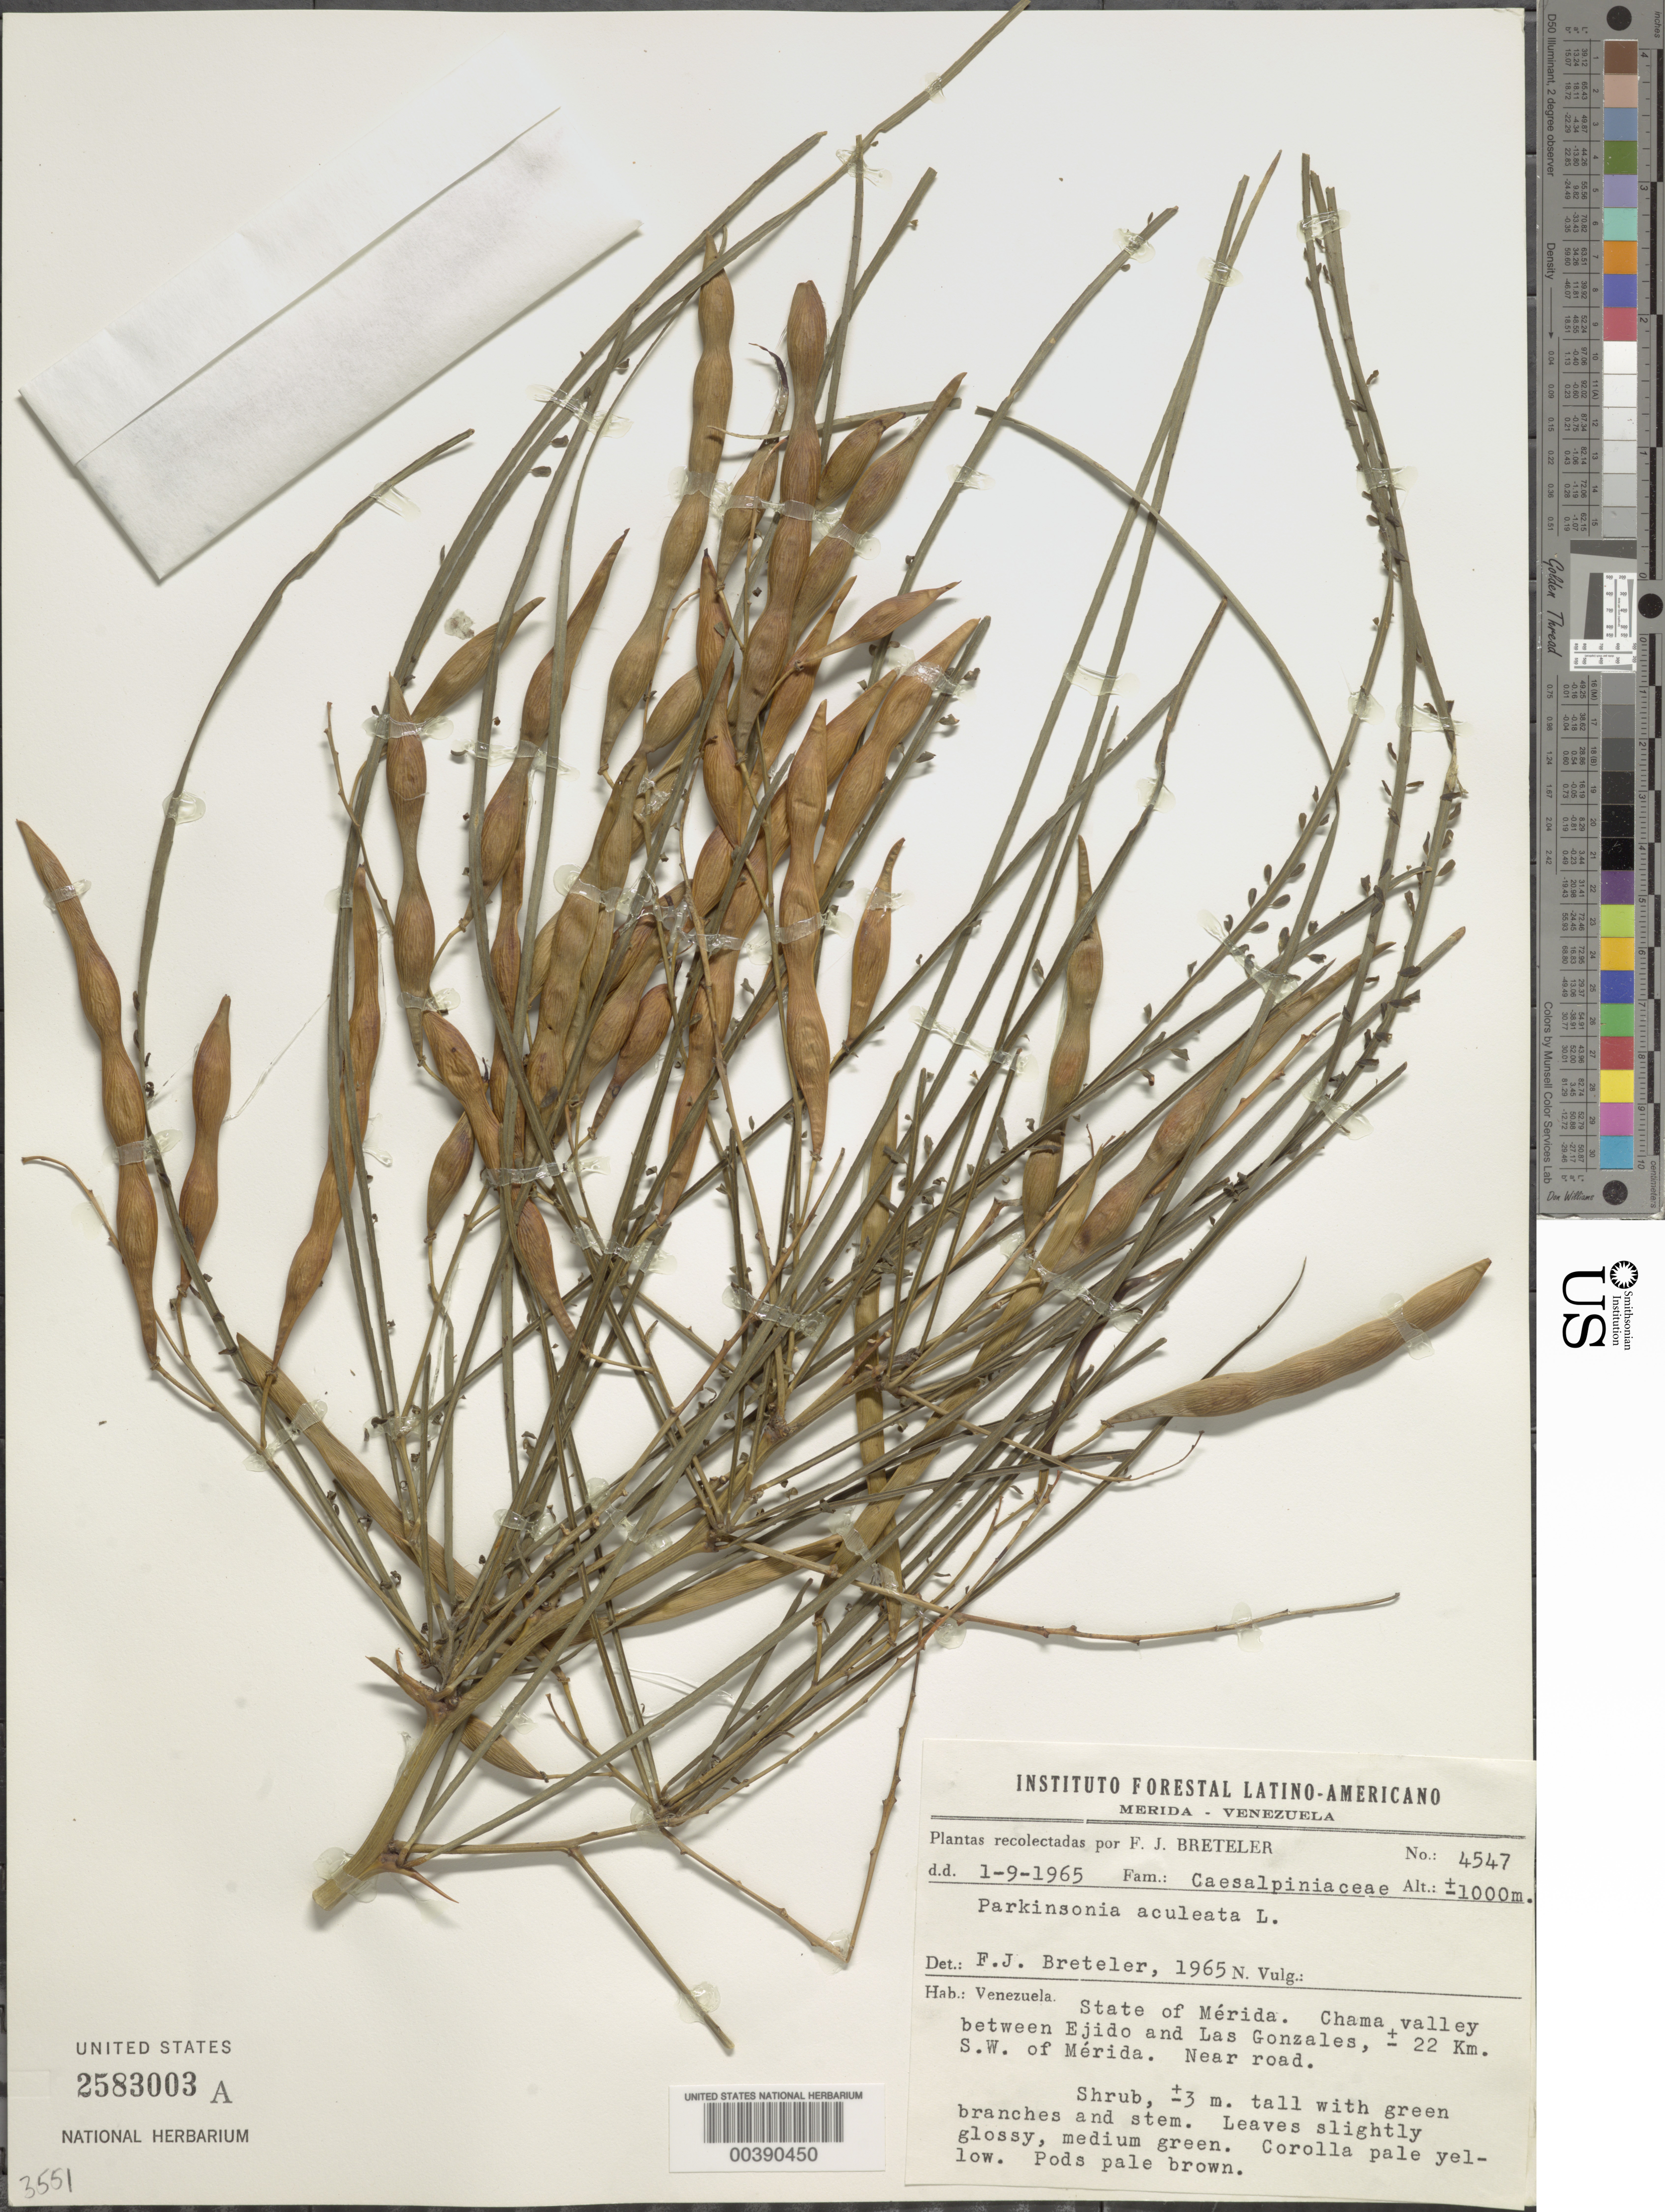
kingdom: Plantae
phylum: Tracheophyta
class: Magnoliopsida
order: Fabales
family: Fabaceae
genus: Parkinsonia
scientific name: Parkinsonia aculeata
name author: L.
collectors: F. J. Breteler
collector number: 4547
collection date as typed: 01 Sep 1965 or 09 Jan 1965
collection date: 1965-01-09 or 1965-09-01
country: Venezuela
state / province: Mérida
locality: Chama valley between ejido and las gonzales, 22 km sw of merida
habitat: Near road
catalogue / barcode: US 2583003A